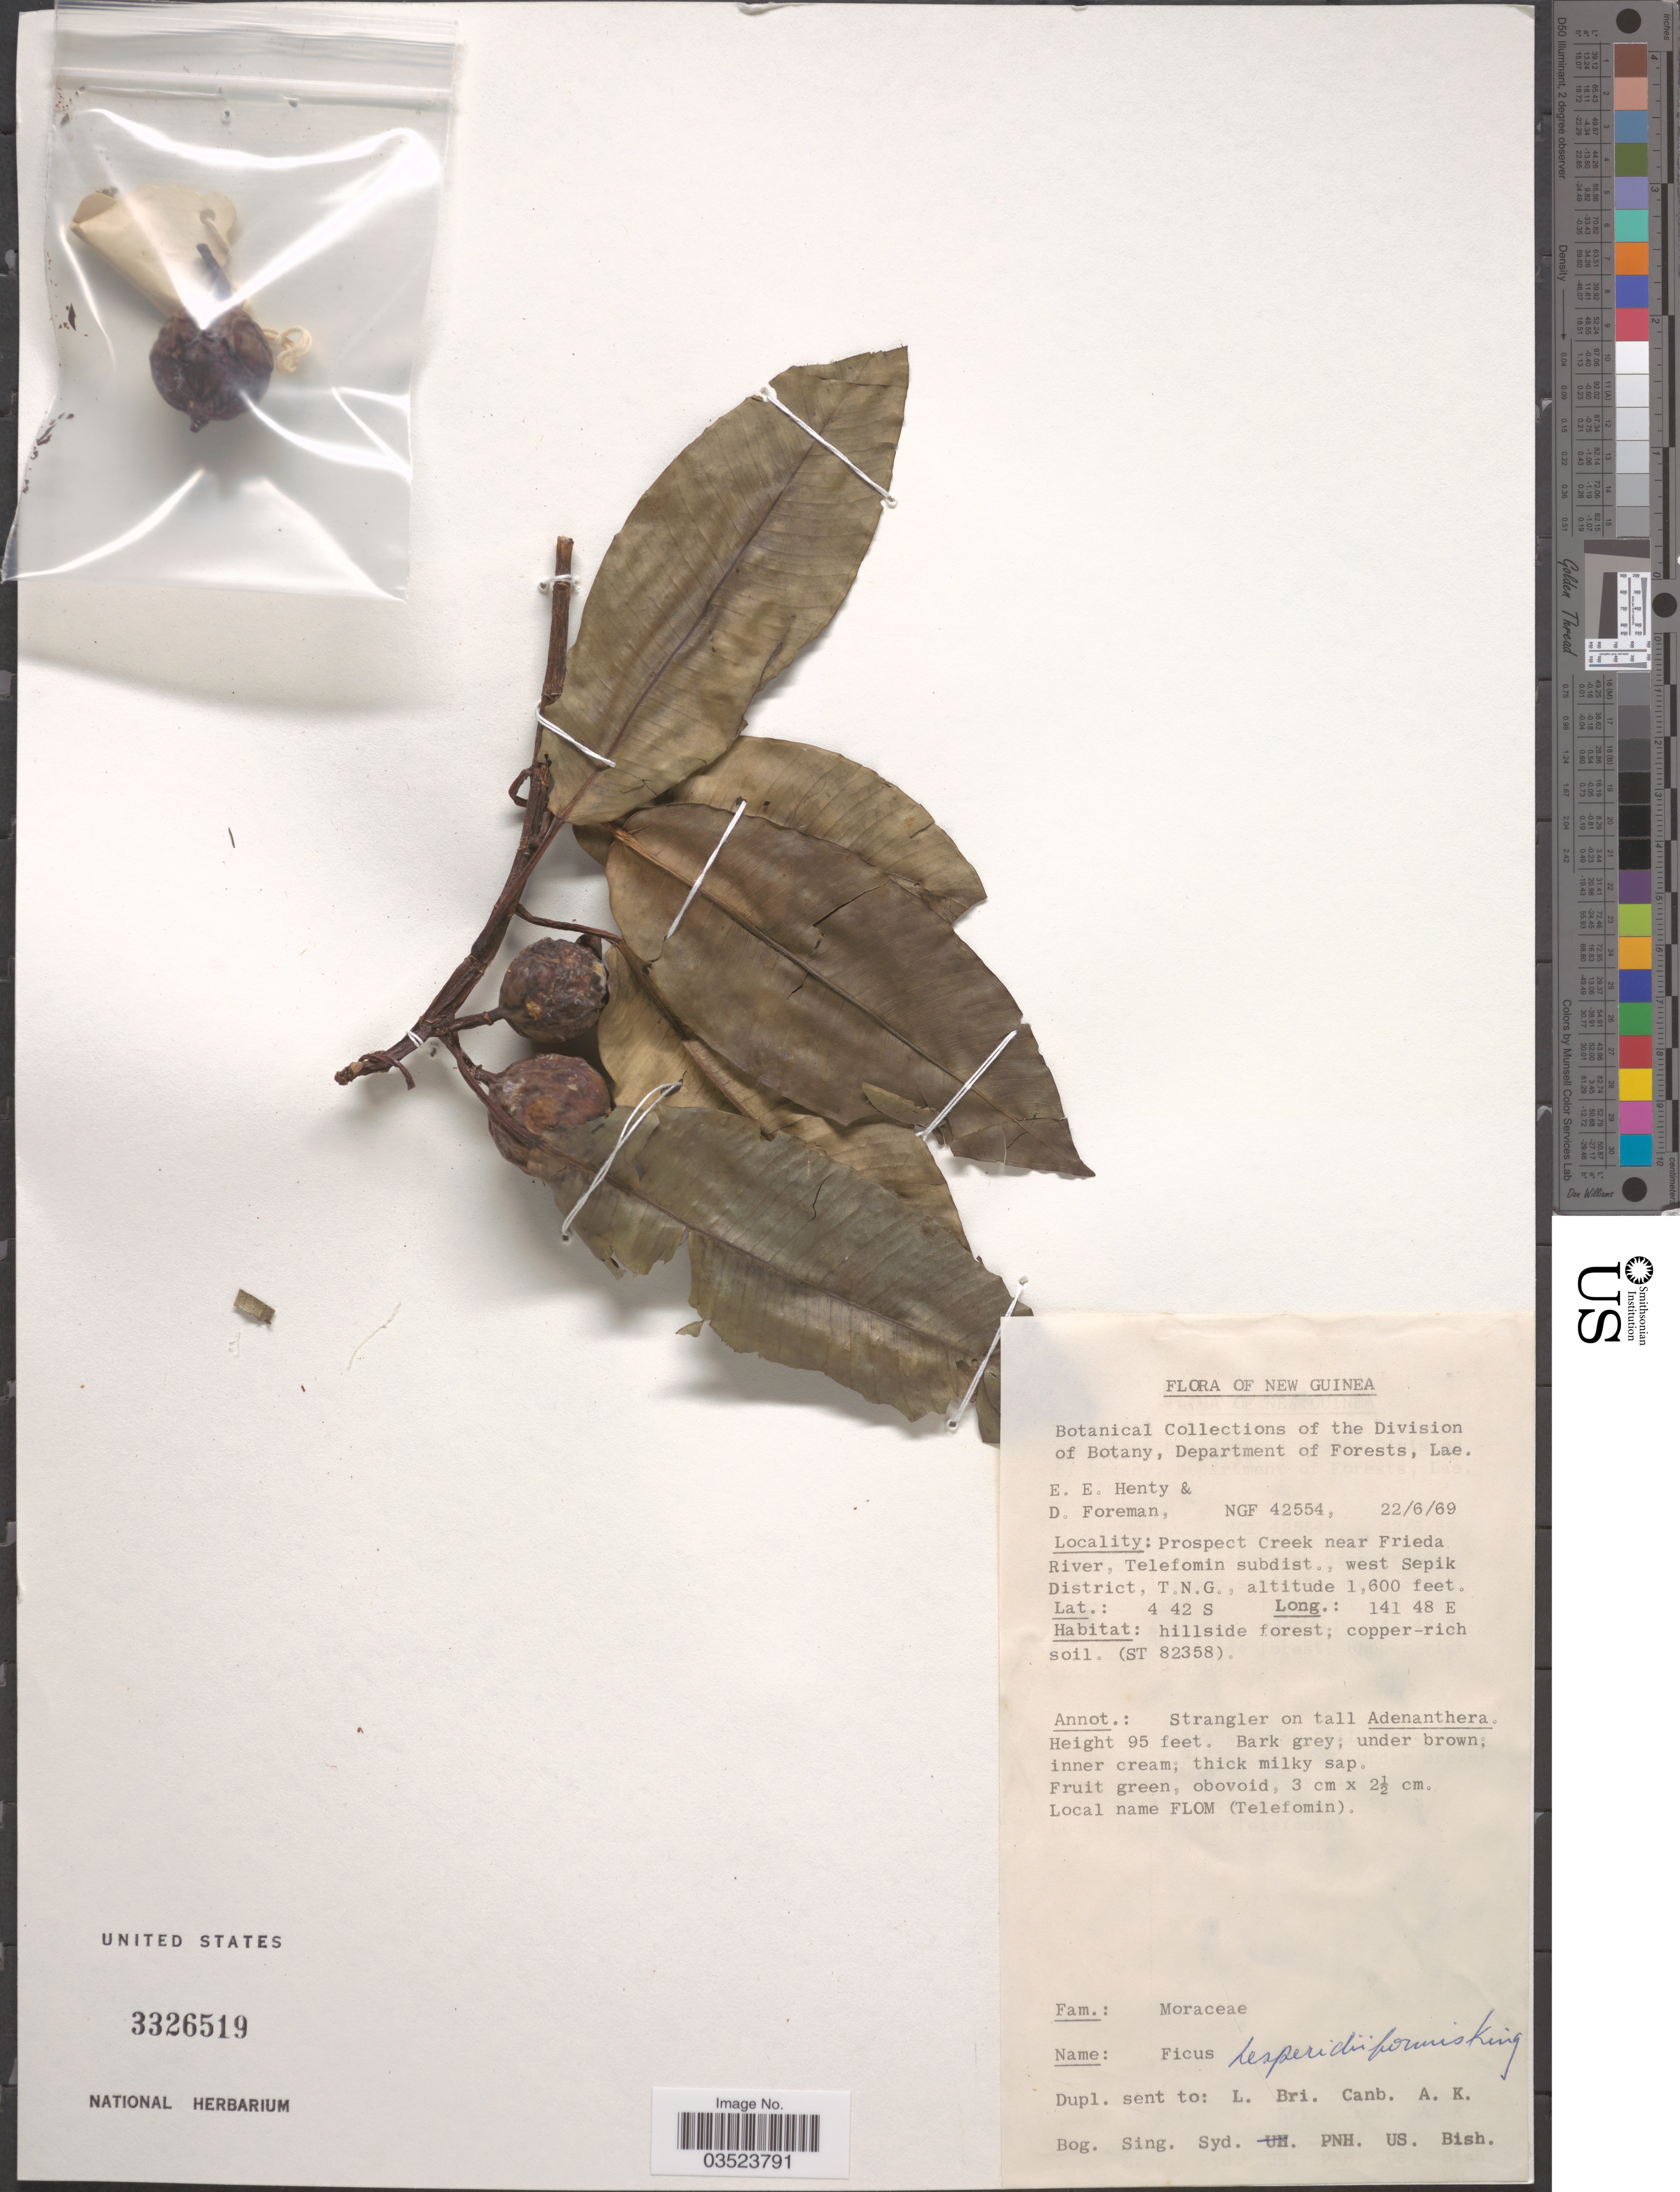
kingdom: Plantae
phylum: Tracheophyta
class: Magnoliopsida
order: Rosales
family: Moraceae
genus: Ficus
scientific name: Ficus hesperidiiformis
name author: R.M. King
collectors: E. Henty & D. Foreman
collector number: NGF42554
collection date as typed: Transcribed d/m/y: 22/6/69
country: Papua New Guinea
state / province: Sandaun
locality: New Guinea. Prospect Creek near Frieda River Telefomin subdist., west Sepik District, T.N.G.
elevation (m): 488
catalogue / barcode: US 3326519